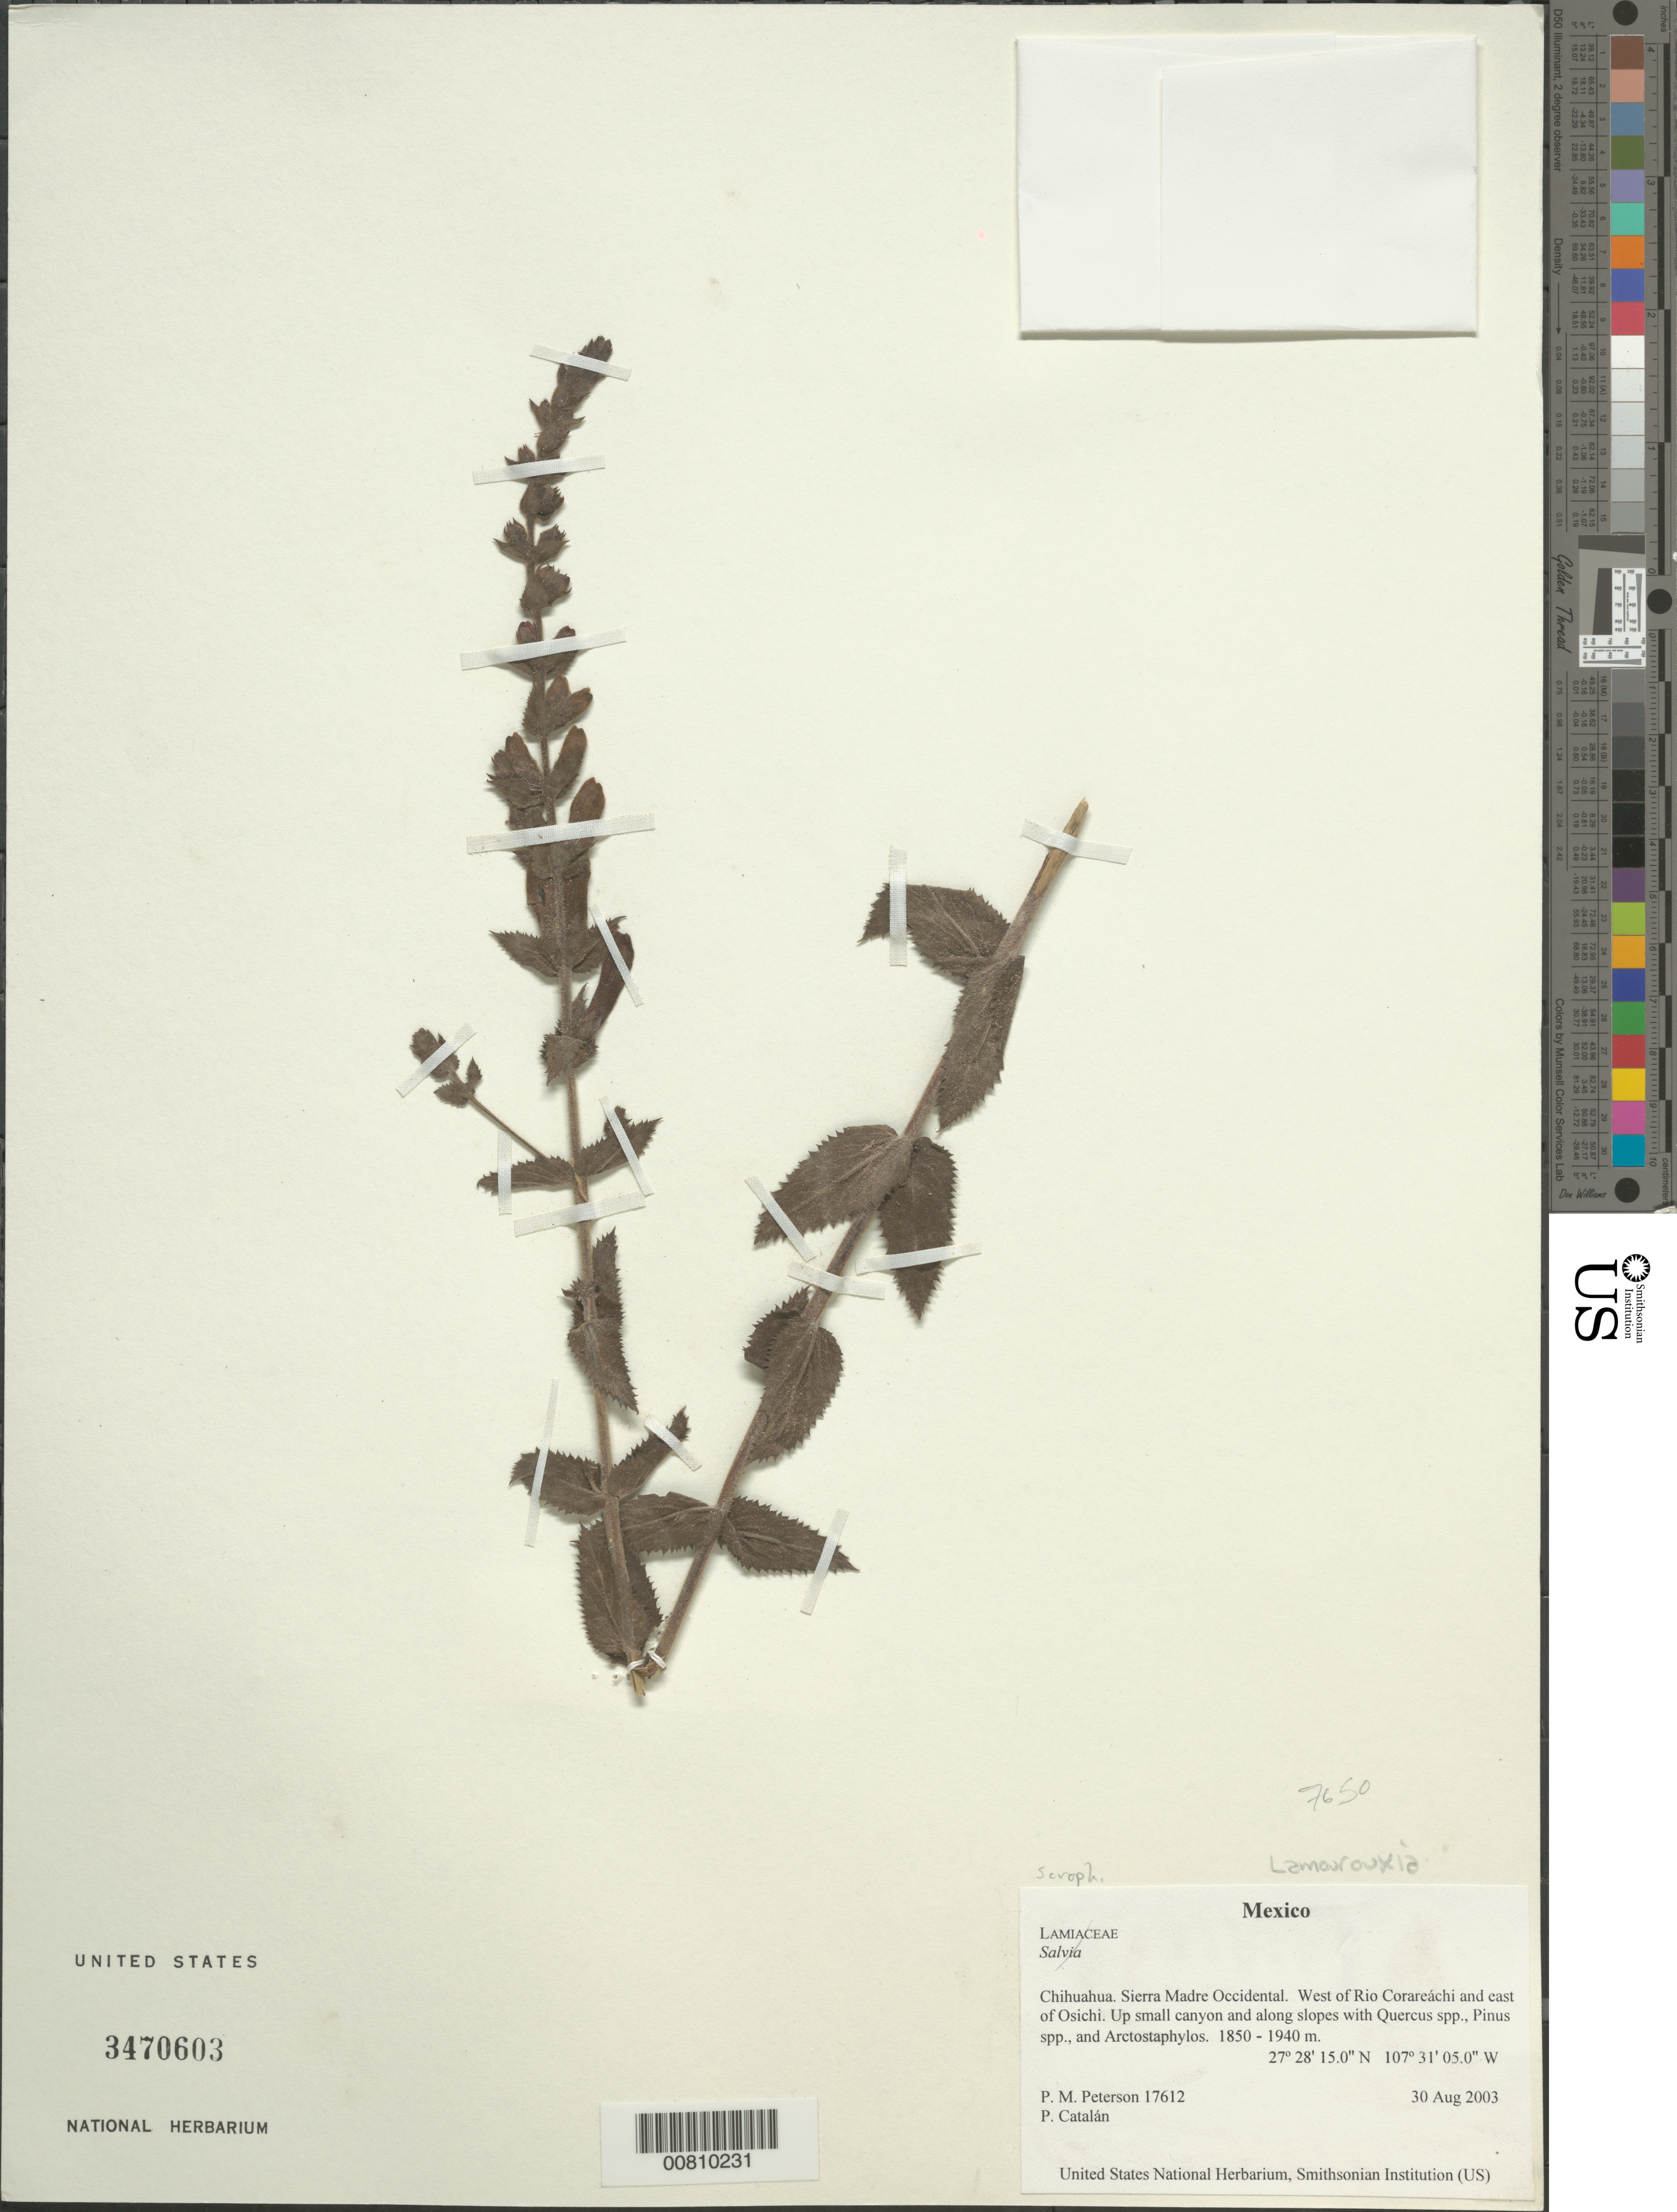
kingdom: Plantae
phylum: Tracheophyta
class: Magnoliopsida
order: Lamiales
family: Scrophulariaceae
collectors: P. M. Peterson & P. Catalán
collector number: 17612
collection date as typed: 30 Aug 2003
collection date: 2003-08-30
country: Mexico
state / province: Chihuahua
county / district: Sierra Madre Occidental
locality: West of Rio Corareáchi and east of Osichi. Up small canyon and along slopes with Quercus spp., Pinus spp., and Arctostaphylos.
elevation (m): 1850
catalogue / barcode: US 3470603